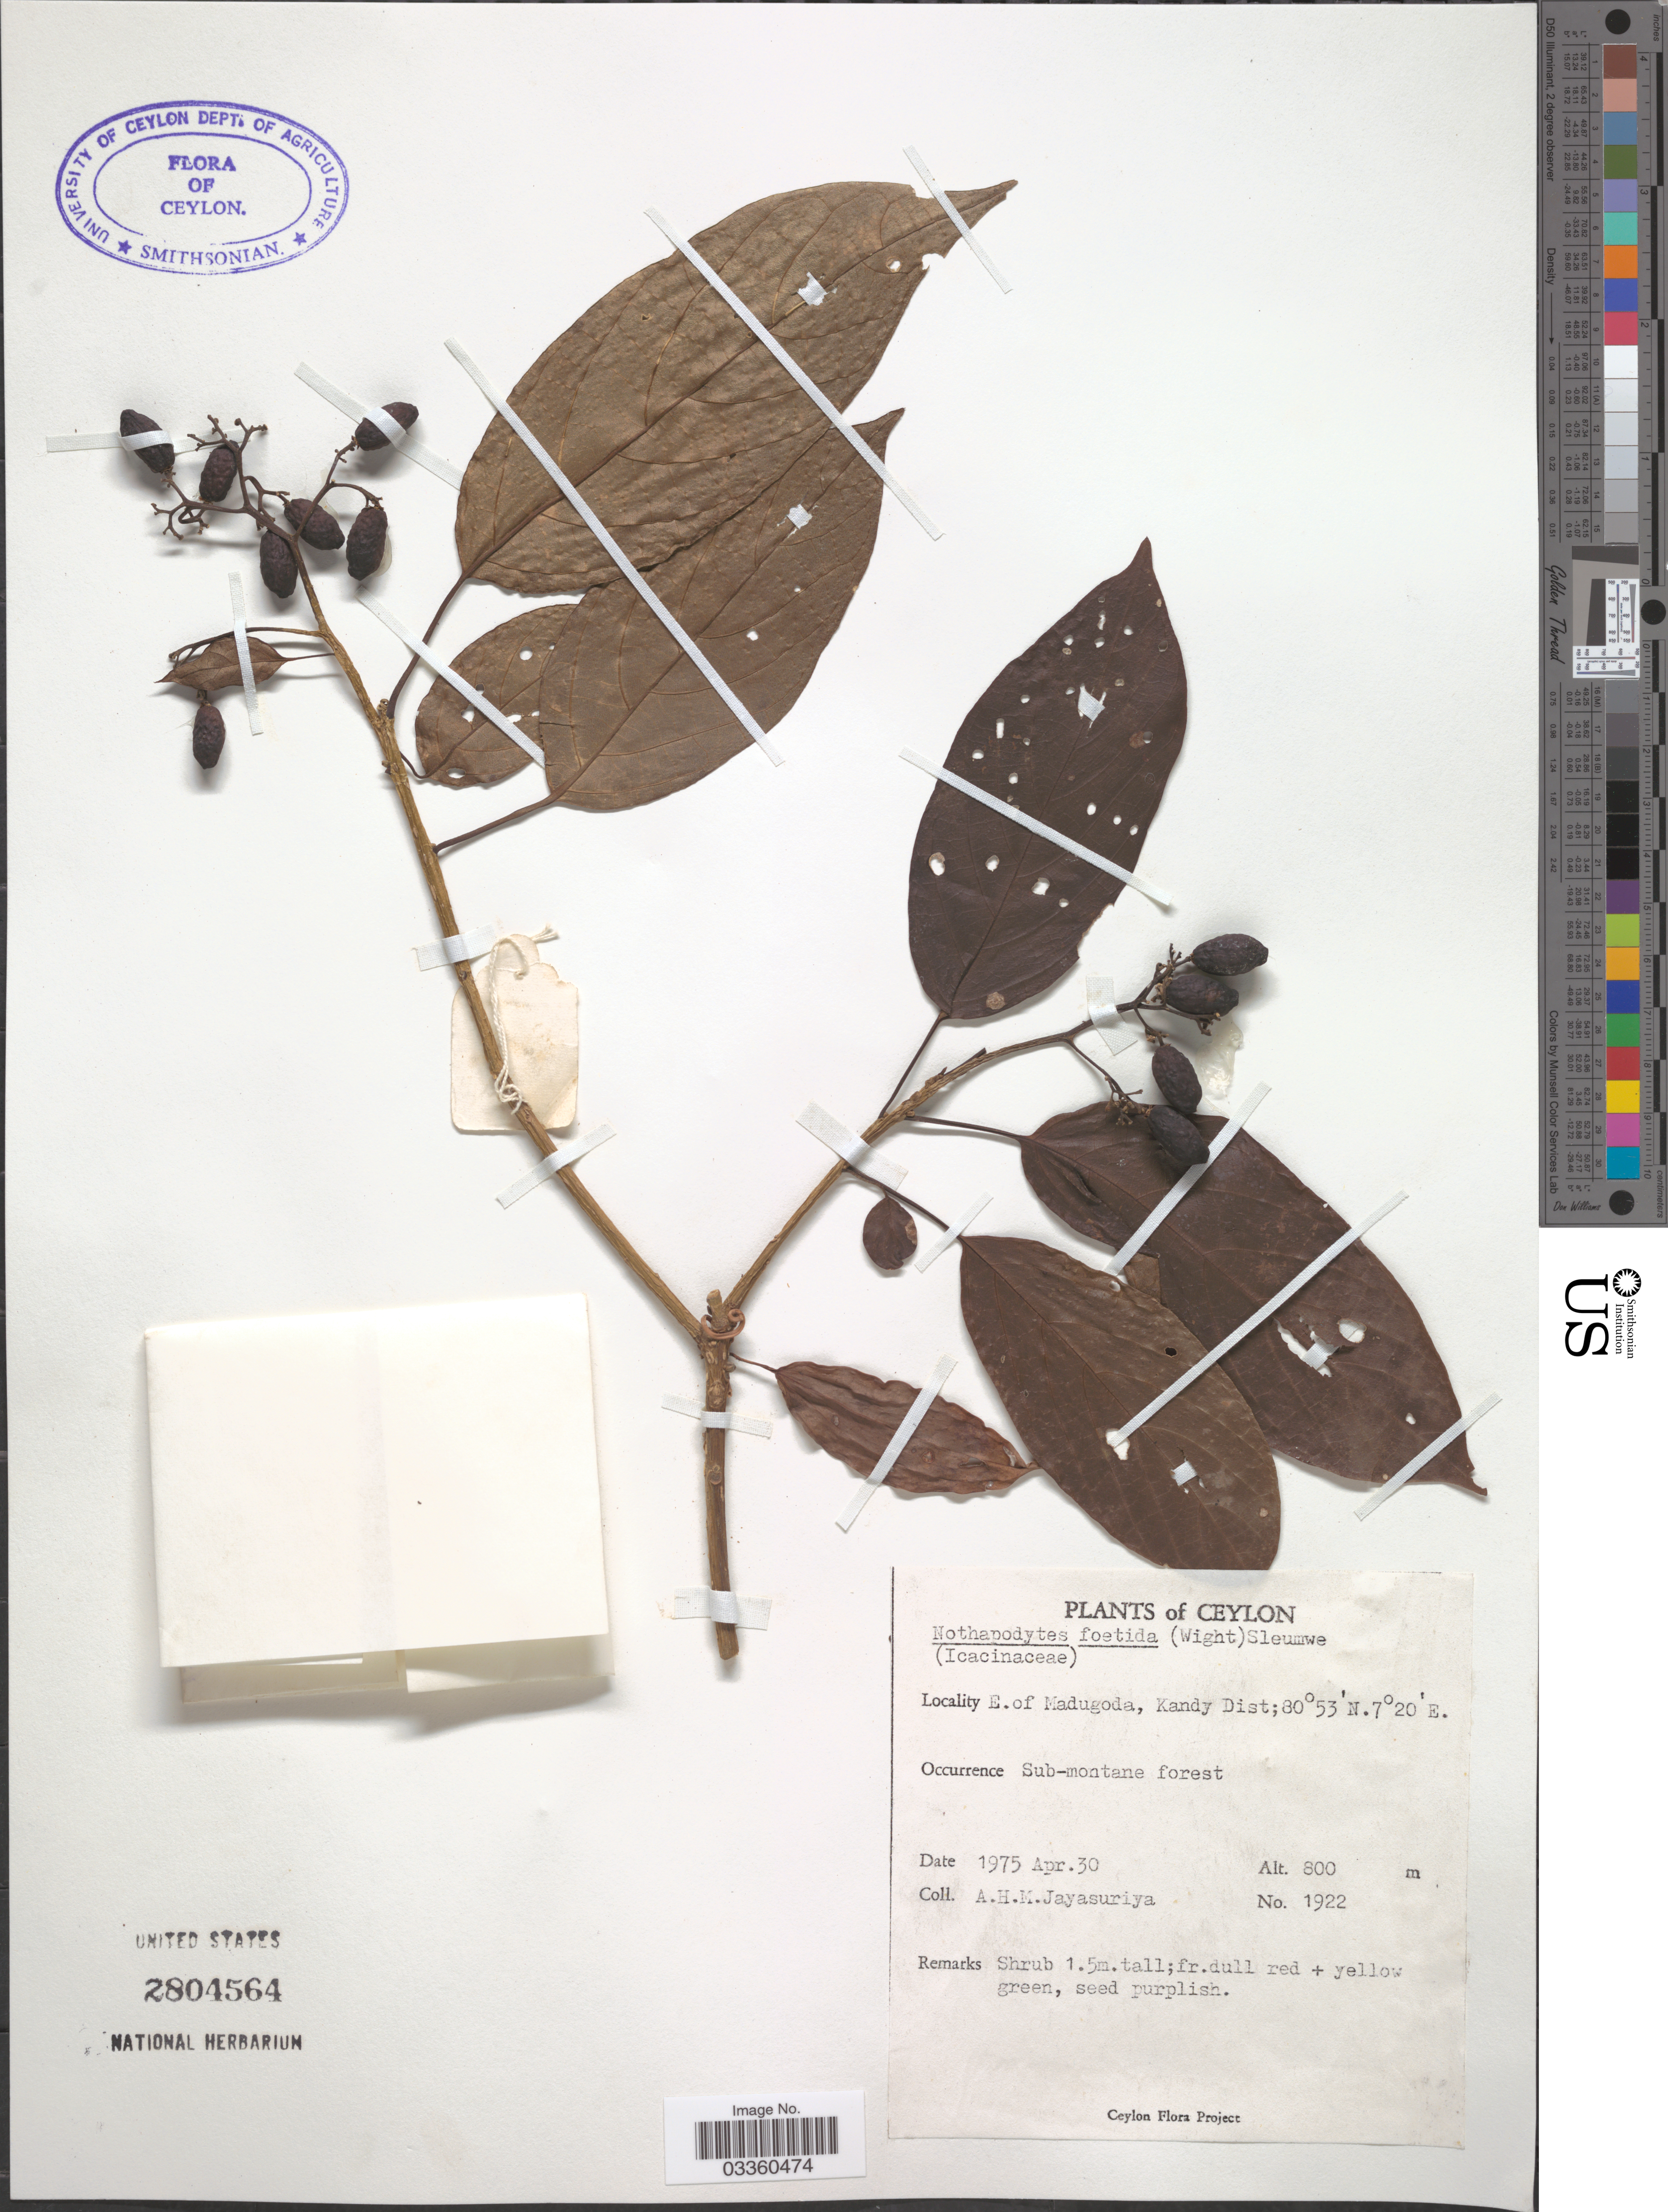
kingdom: Plantae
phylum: Tracheophyta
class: Magnoliopsida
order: Icacinales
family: Icacinaceae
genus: Nothapodytes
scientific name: Nothapodytes foetida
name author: (Wight) Sleumer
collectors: A. H. Jayasuriya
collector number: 1922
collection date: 1975-04-30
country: Sri Lanka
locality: Ceylon. E. of Modugoda, Kandy Dist.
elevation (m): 800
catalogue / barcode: US 2804564